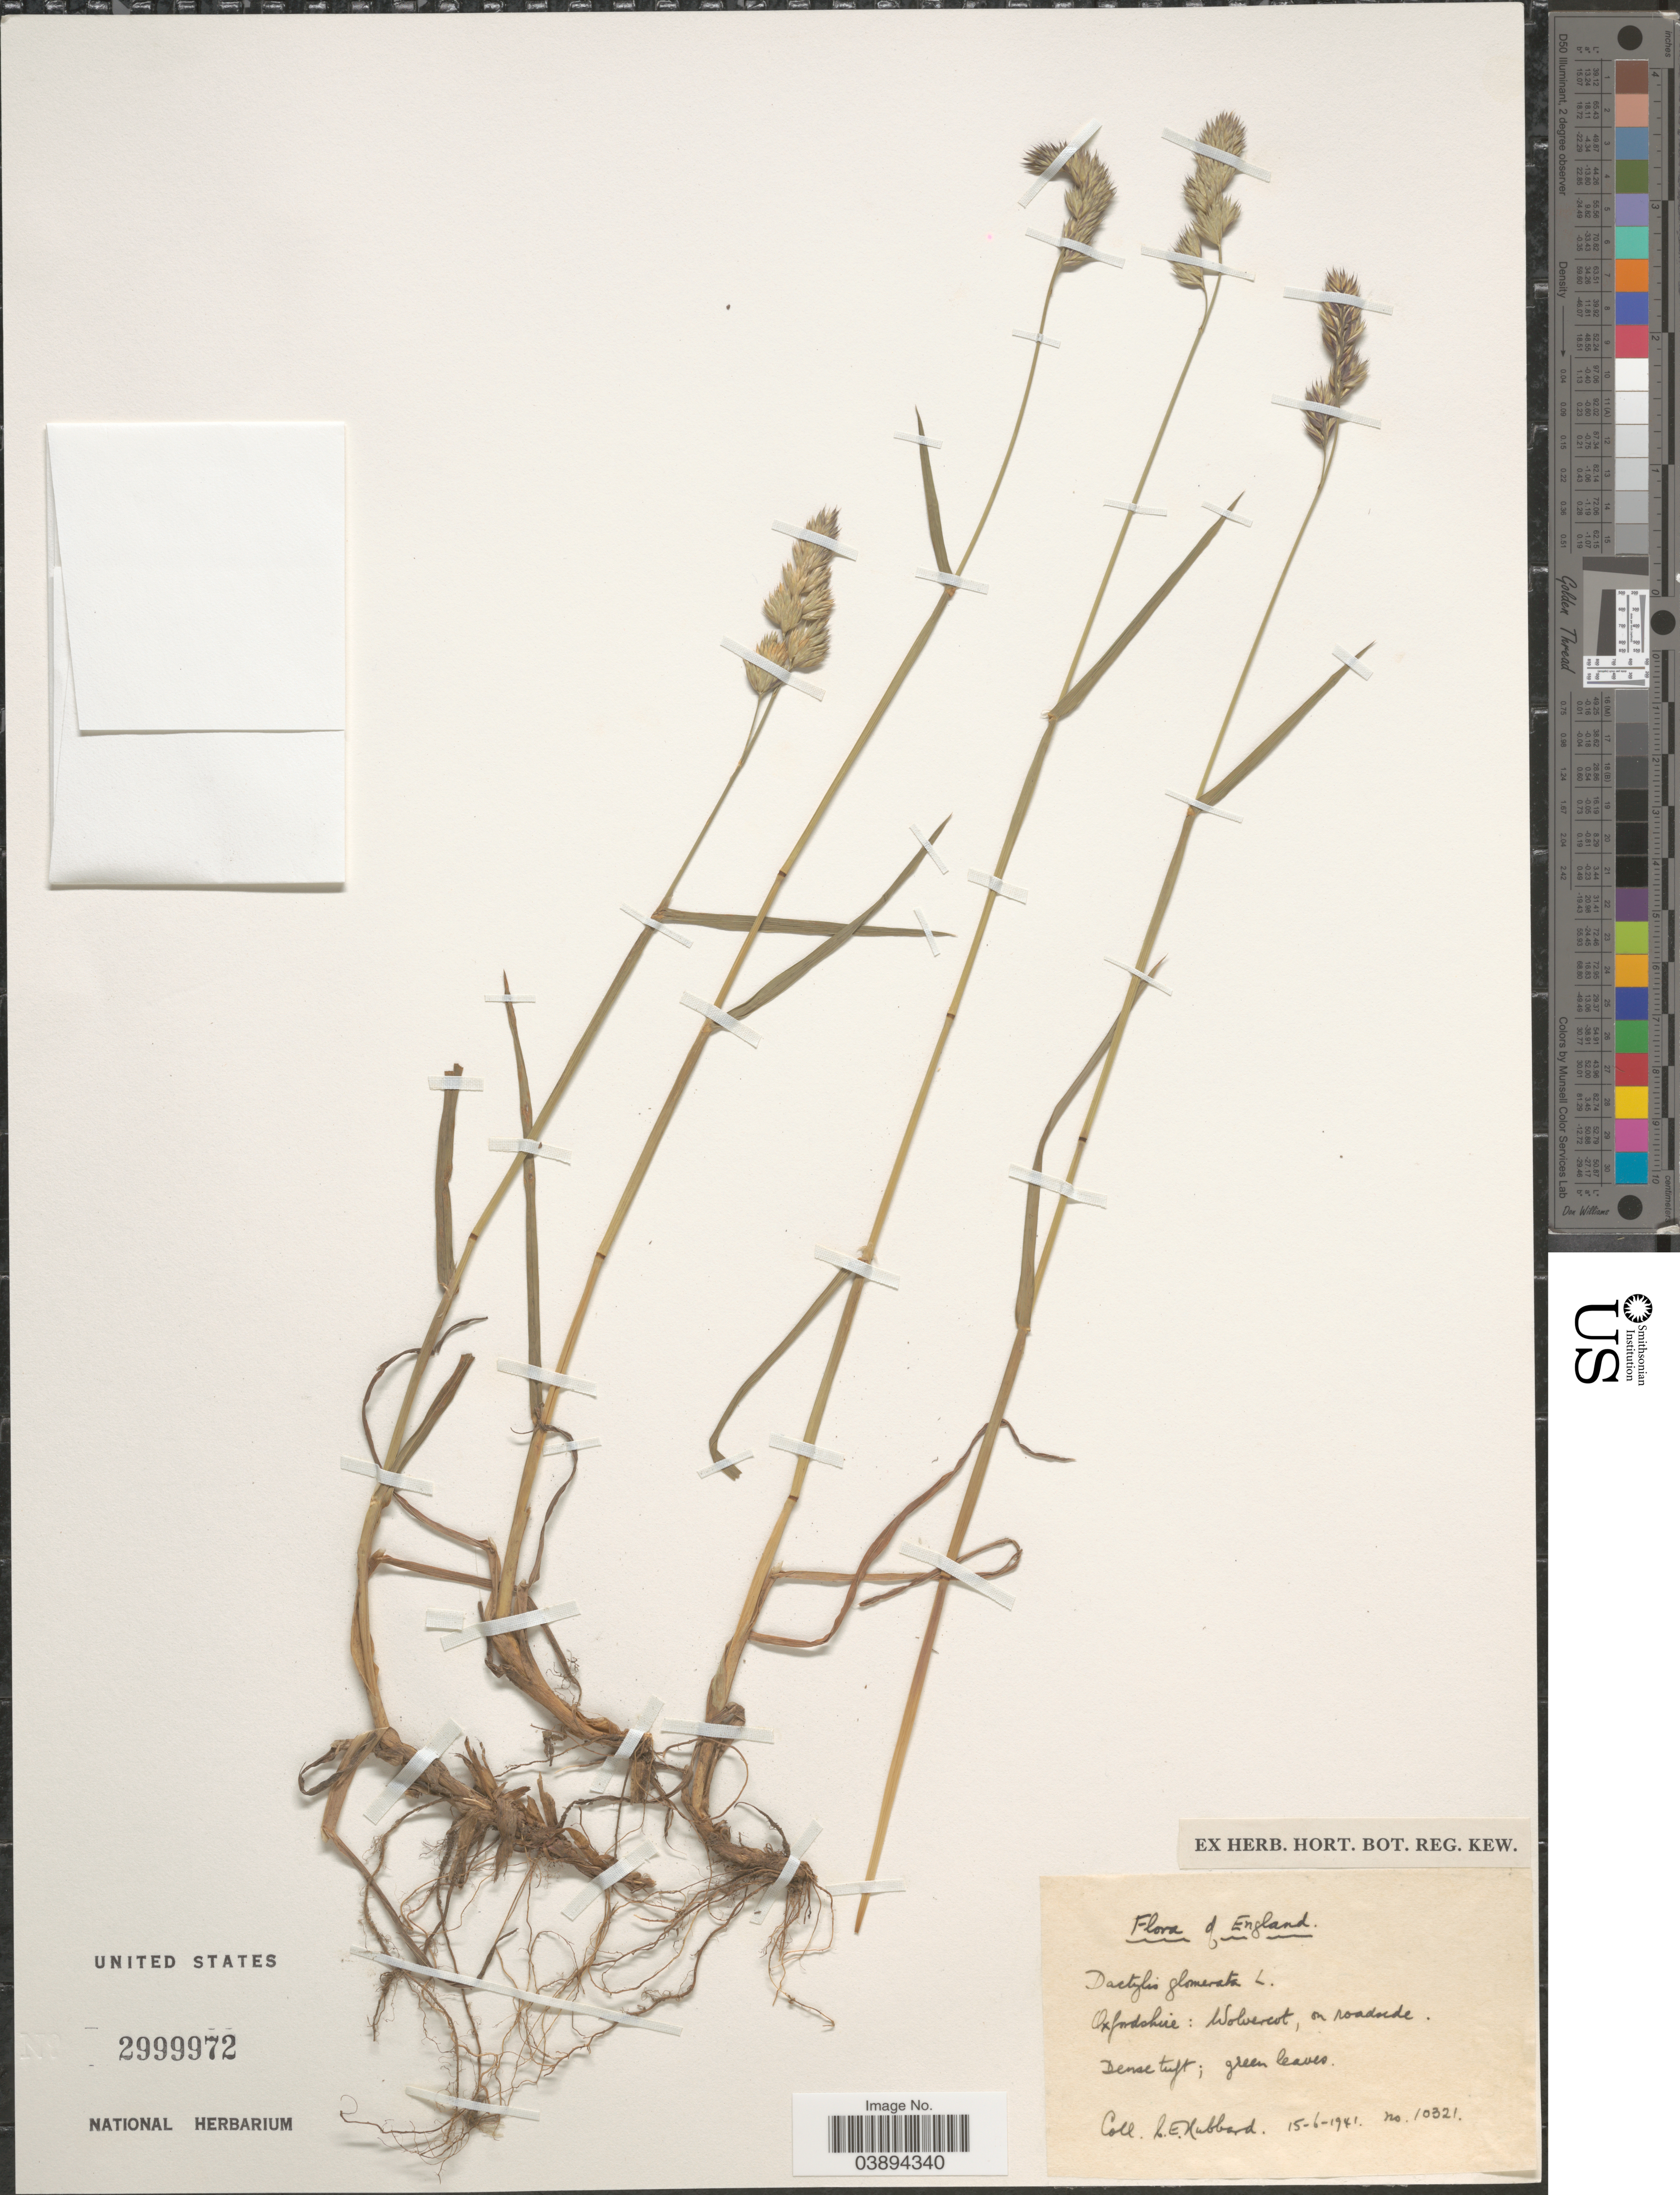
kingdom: Plantae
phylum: Tracheophyta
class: Liliopsida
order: Poales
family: Poaceae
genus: Dactylis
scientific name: Dactylis glomerata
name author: L.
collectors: C. E. Hubbard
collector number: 10321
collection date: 1941-06-15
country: United Kingdom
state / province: England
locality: Oxfordshire: Wolvercot, on roadside.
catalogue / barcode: US 2999972